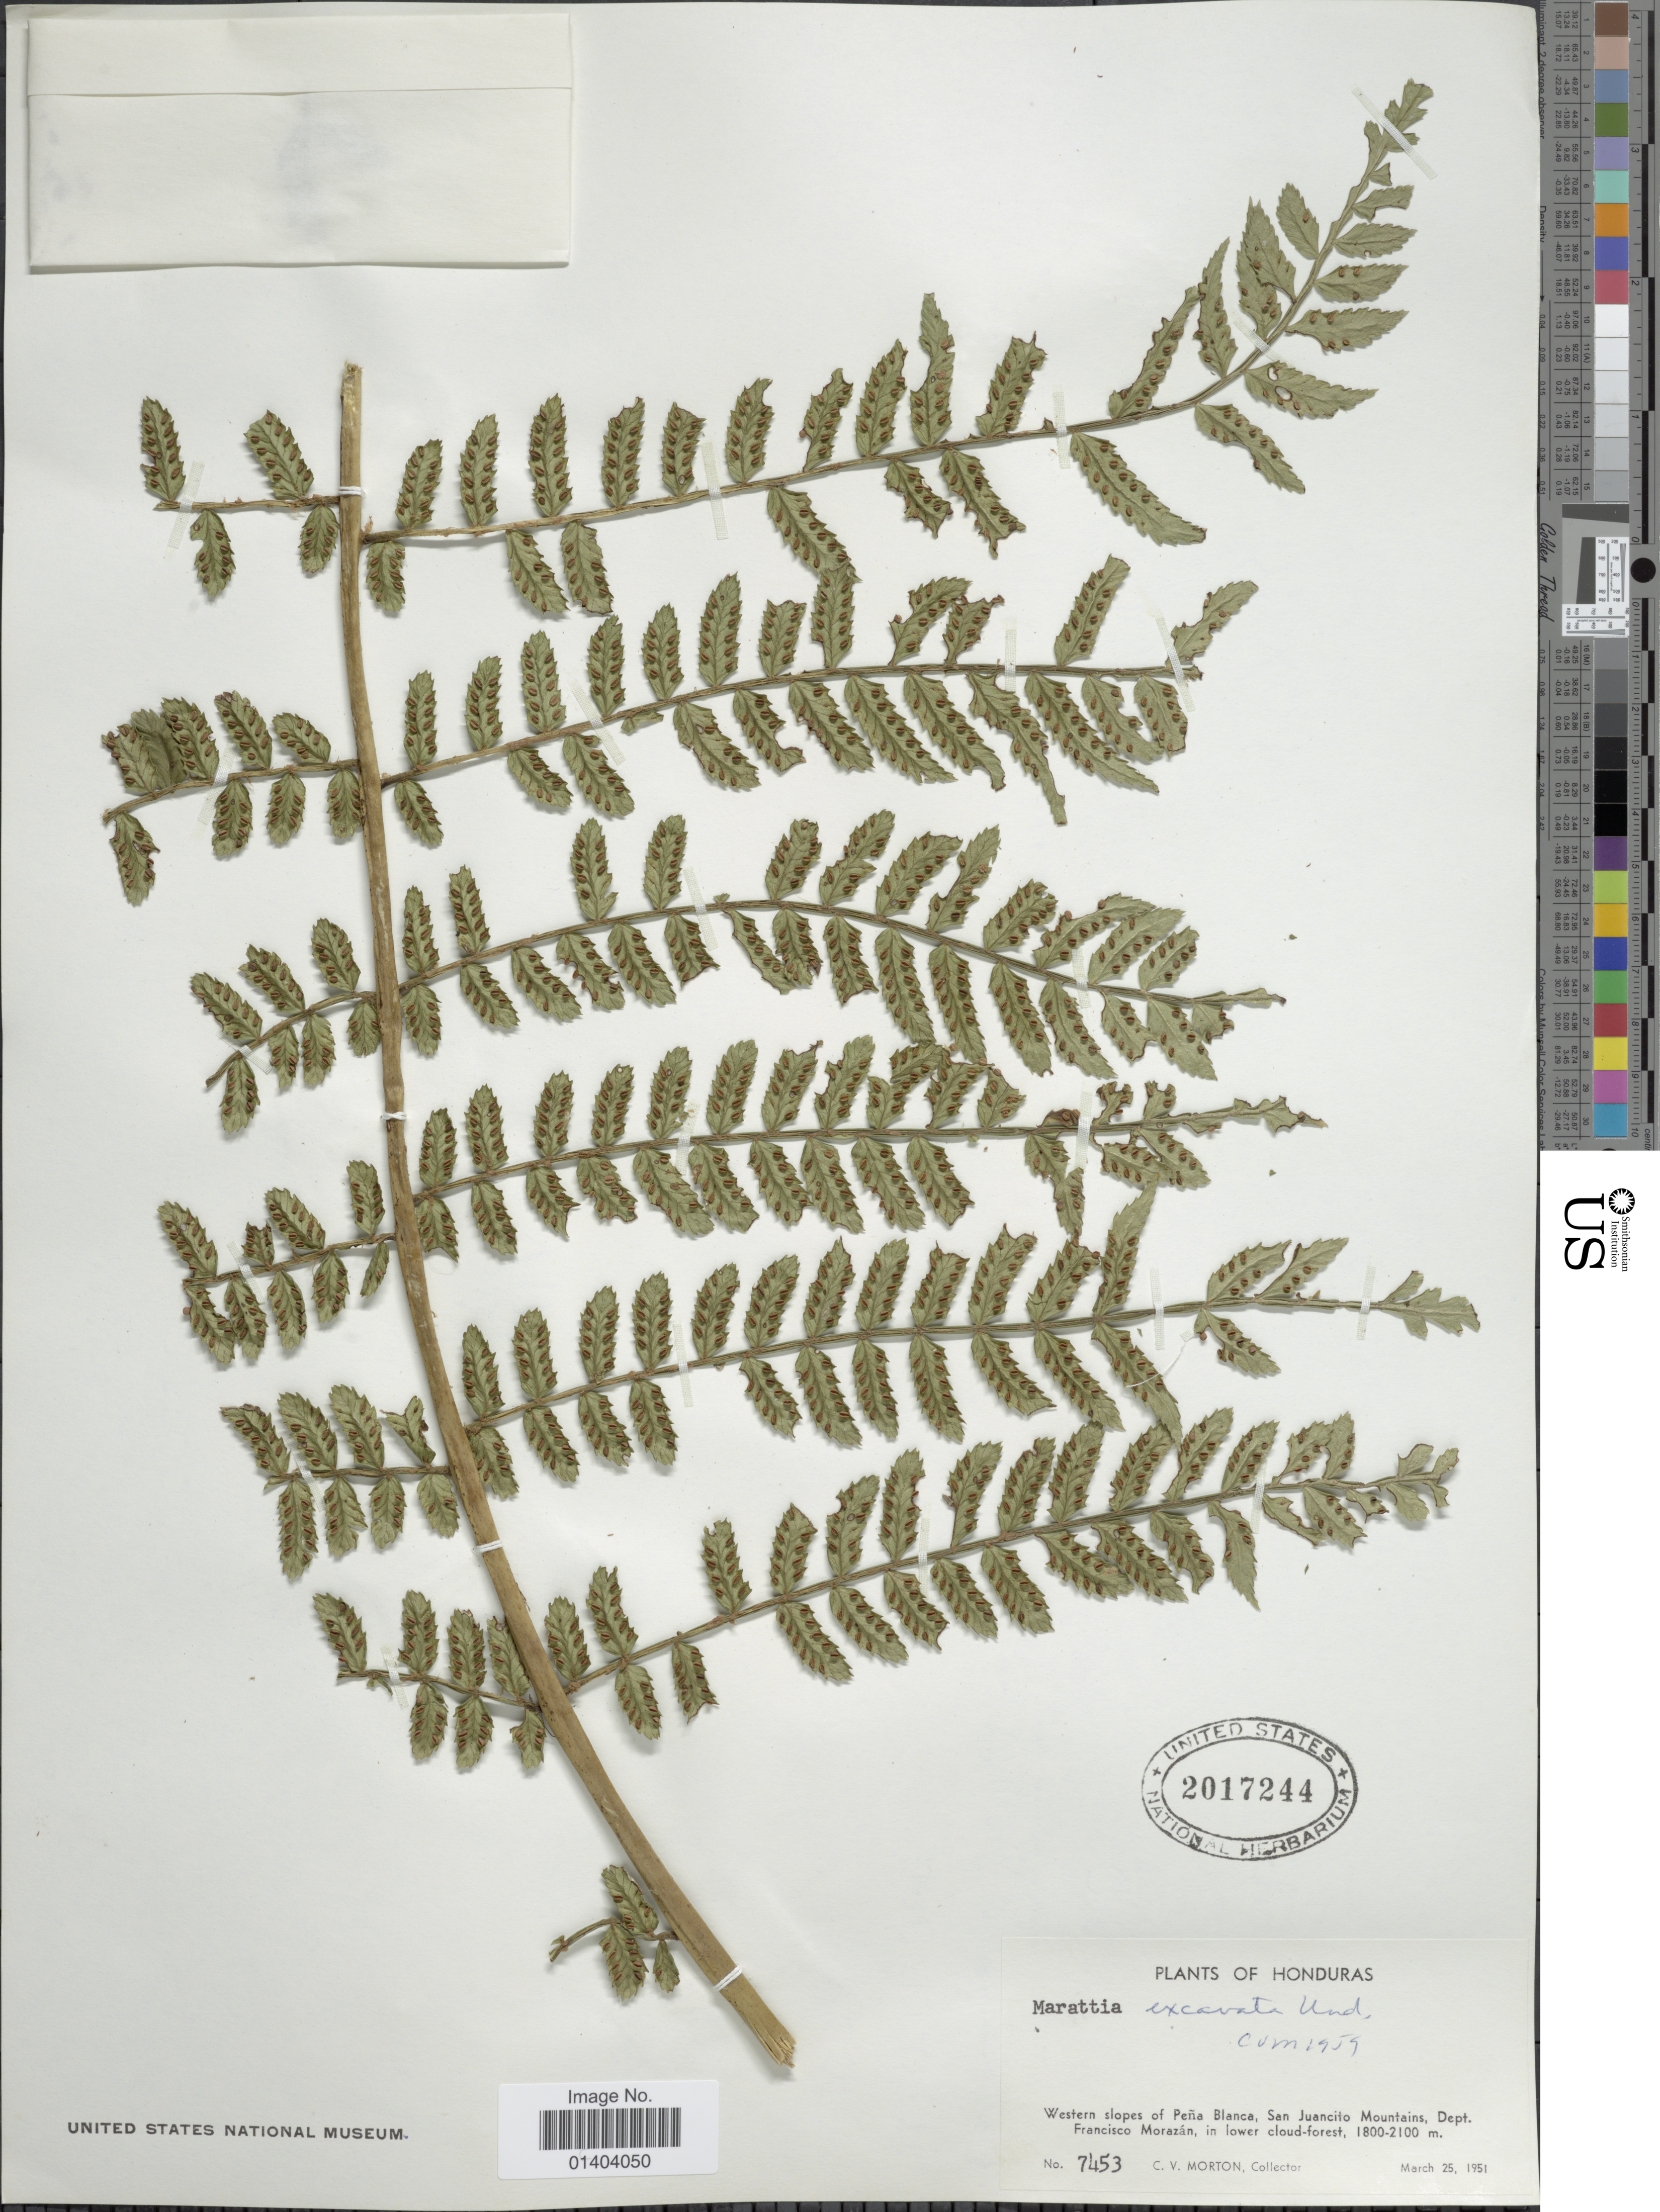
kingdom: Plantae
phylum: Tracheophyta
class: Polypodiopsida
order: Marattiales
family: Marattiaceae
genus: Marattia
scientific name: Marattia excavata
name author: Underw.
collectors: C. V. Morton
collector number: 7453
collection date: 1951-03-25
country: Honduras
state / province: Fco. Morazán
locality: Western slopes of Peña Blanca, San Juancito Mountains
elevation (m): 1800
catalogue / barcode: US 2017244